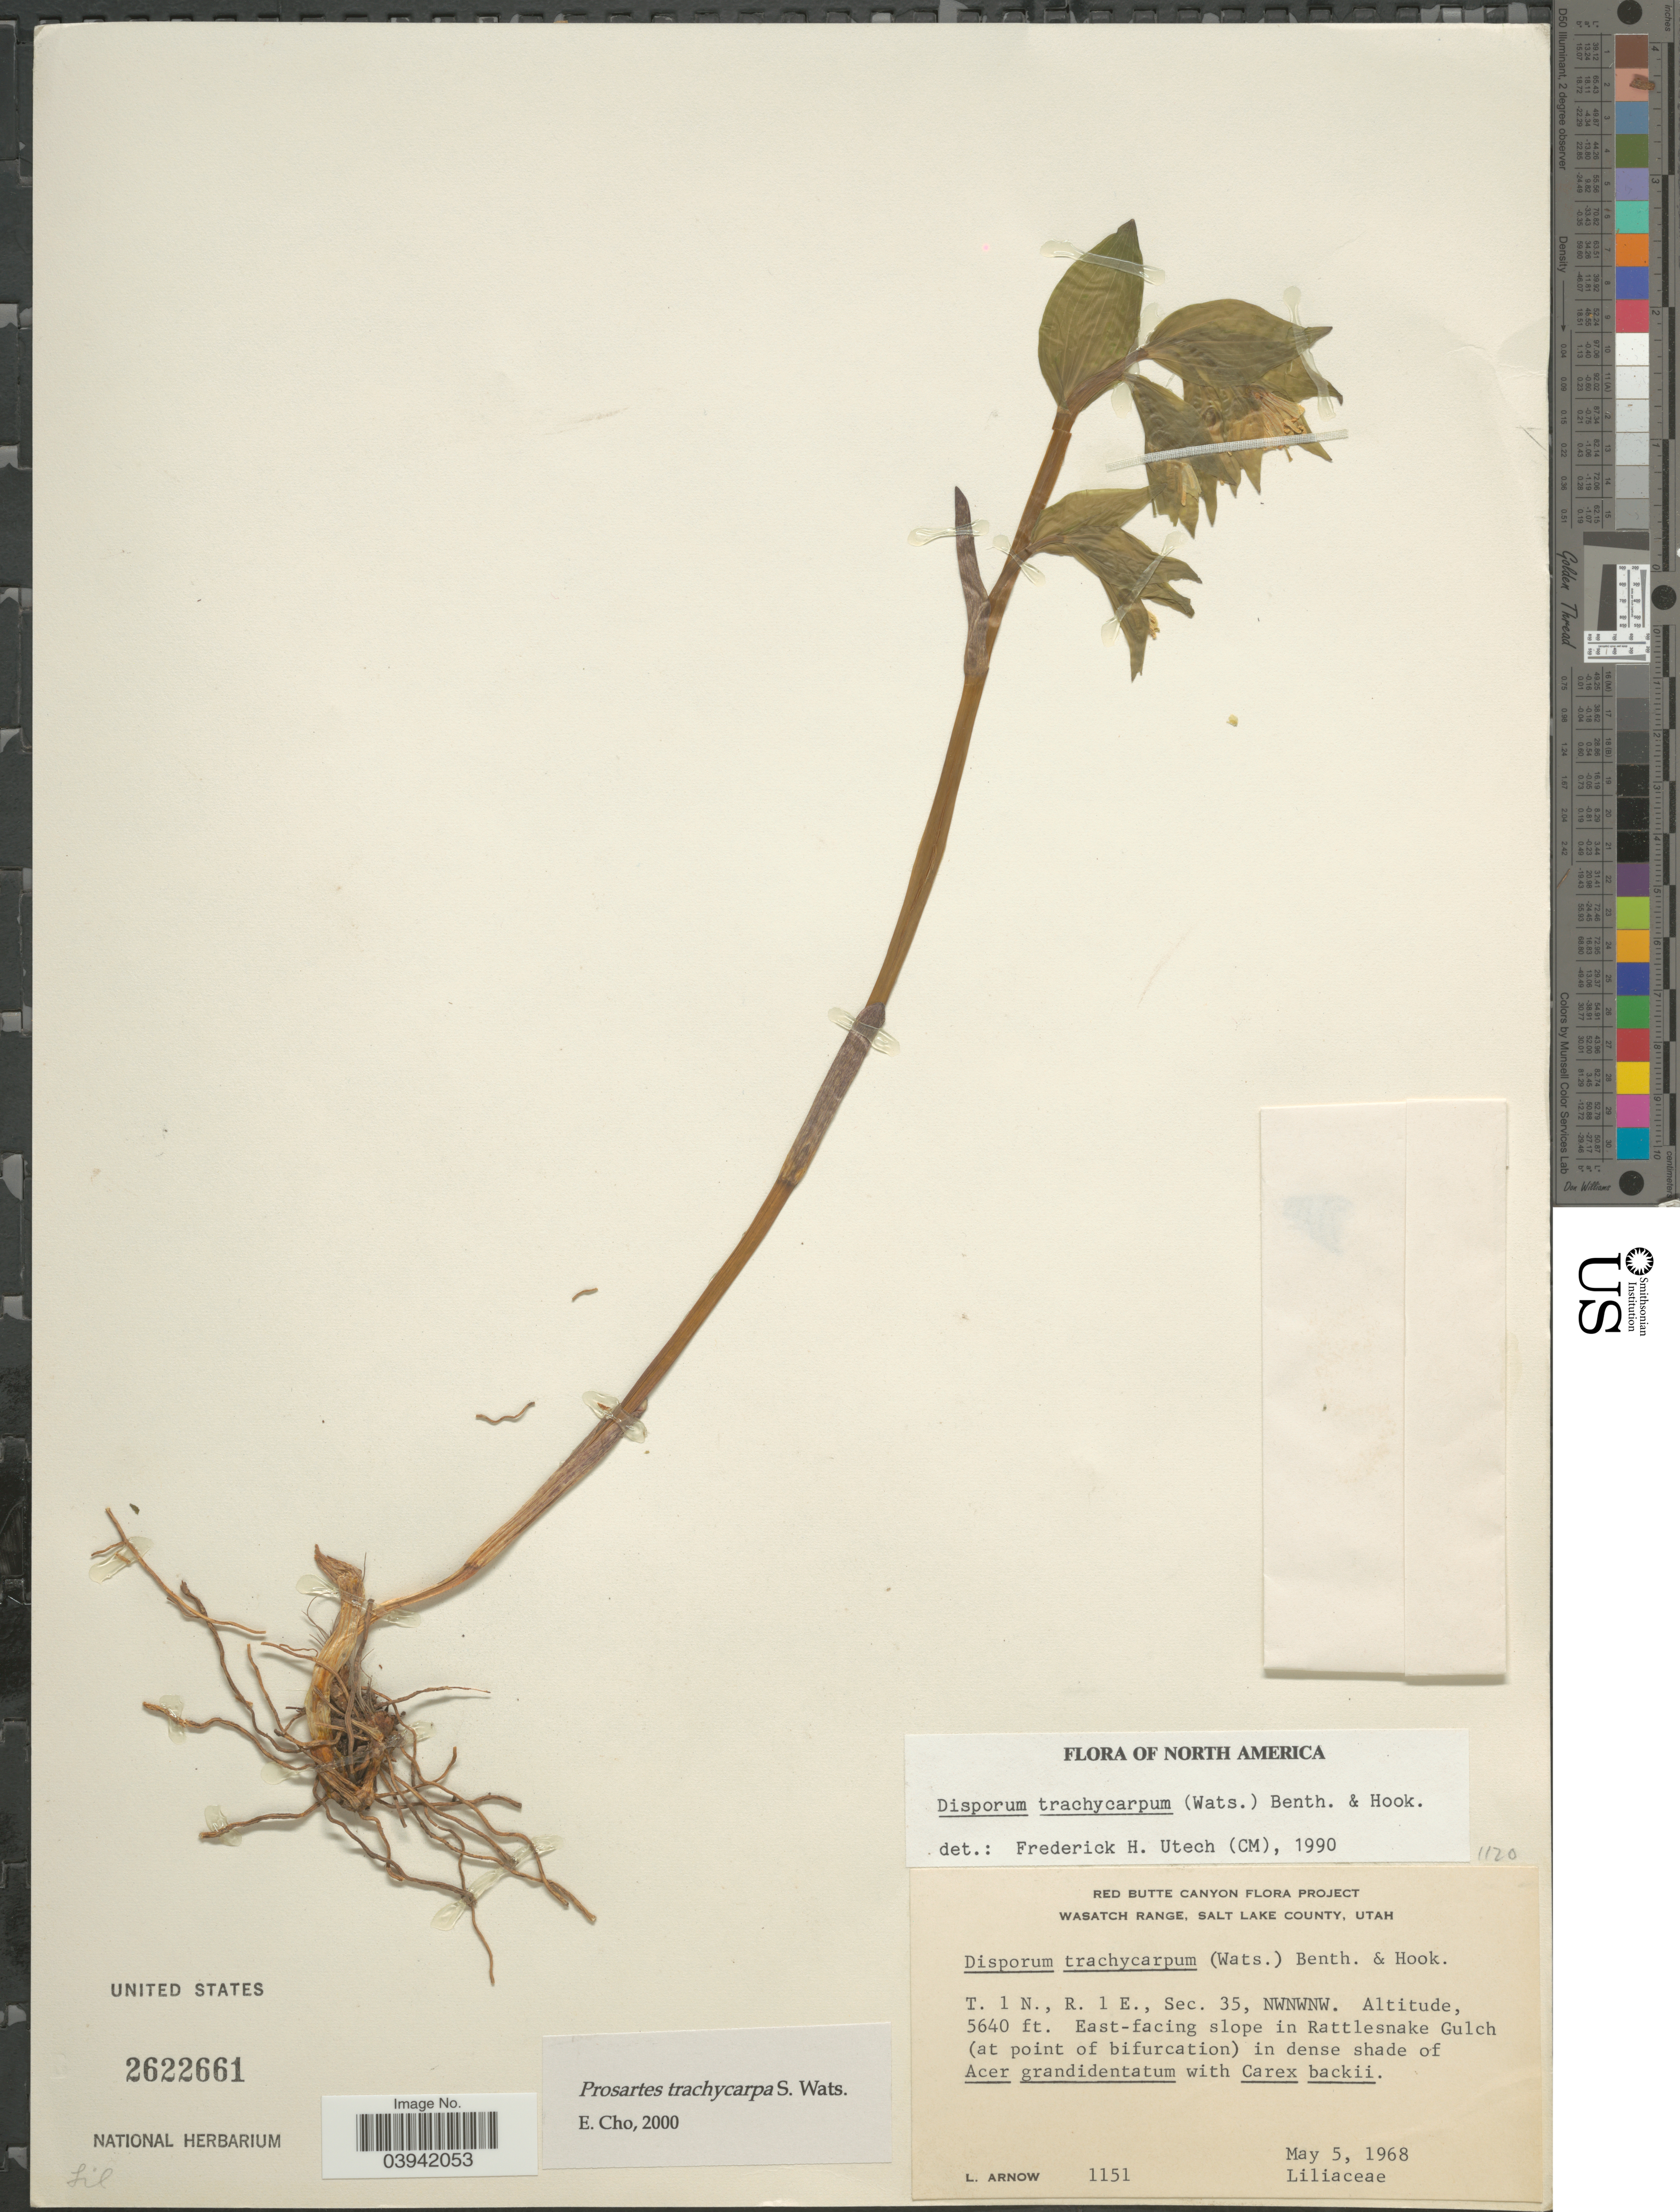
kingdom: Plantae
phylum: Tracheophyta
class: Liliopsida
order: Liliales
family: Liliaceae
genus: Prosartes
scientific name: Prosartes trachycarpa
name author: S. Watson in C. King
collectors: L. Arnow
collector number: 1151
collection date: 1968-05-05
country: United States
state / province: Utah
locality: Red Butte Canyon. Project Wasatch Range, Salt Lake County. T. 1 N., R. 1 E., Sec. 35, NWNWNW. East-facing slope in Rattlesnake Gulch.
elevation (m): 1719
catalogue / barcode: US 2622661